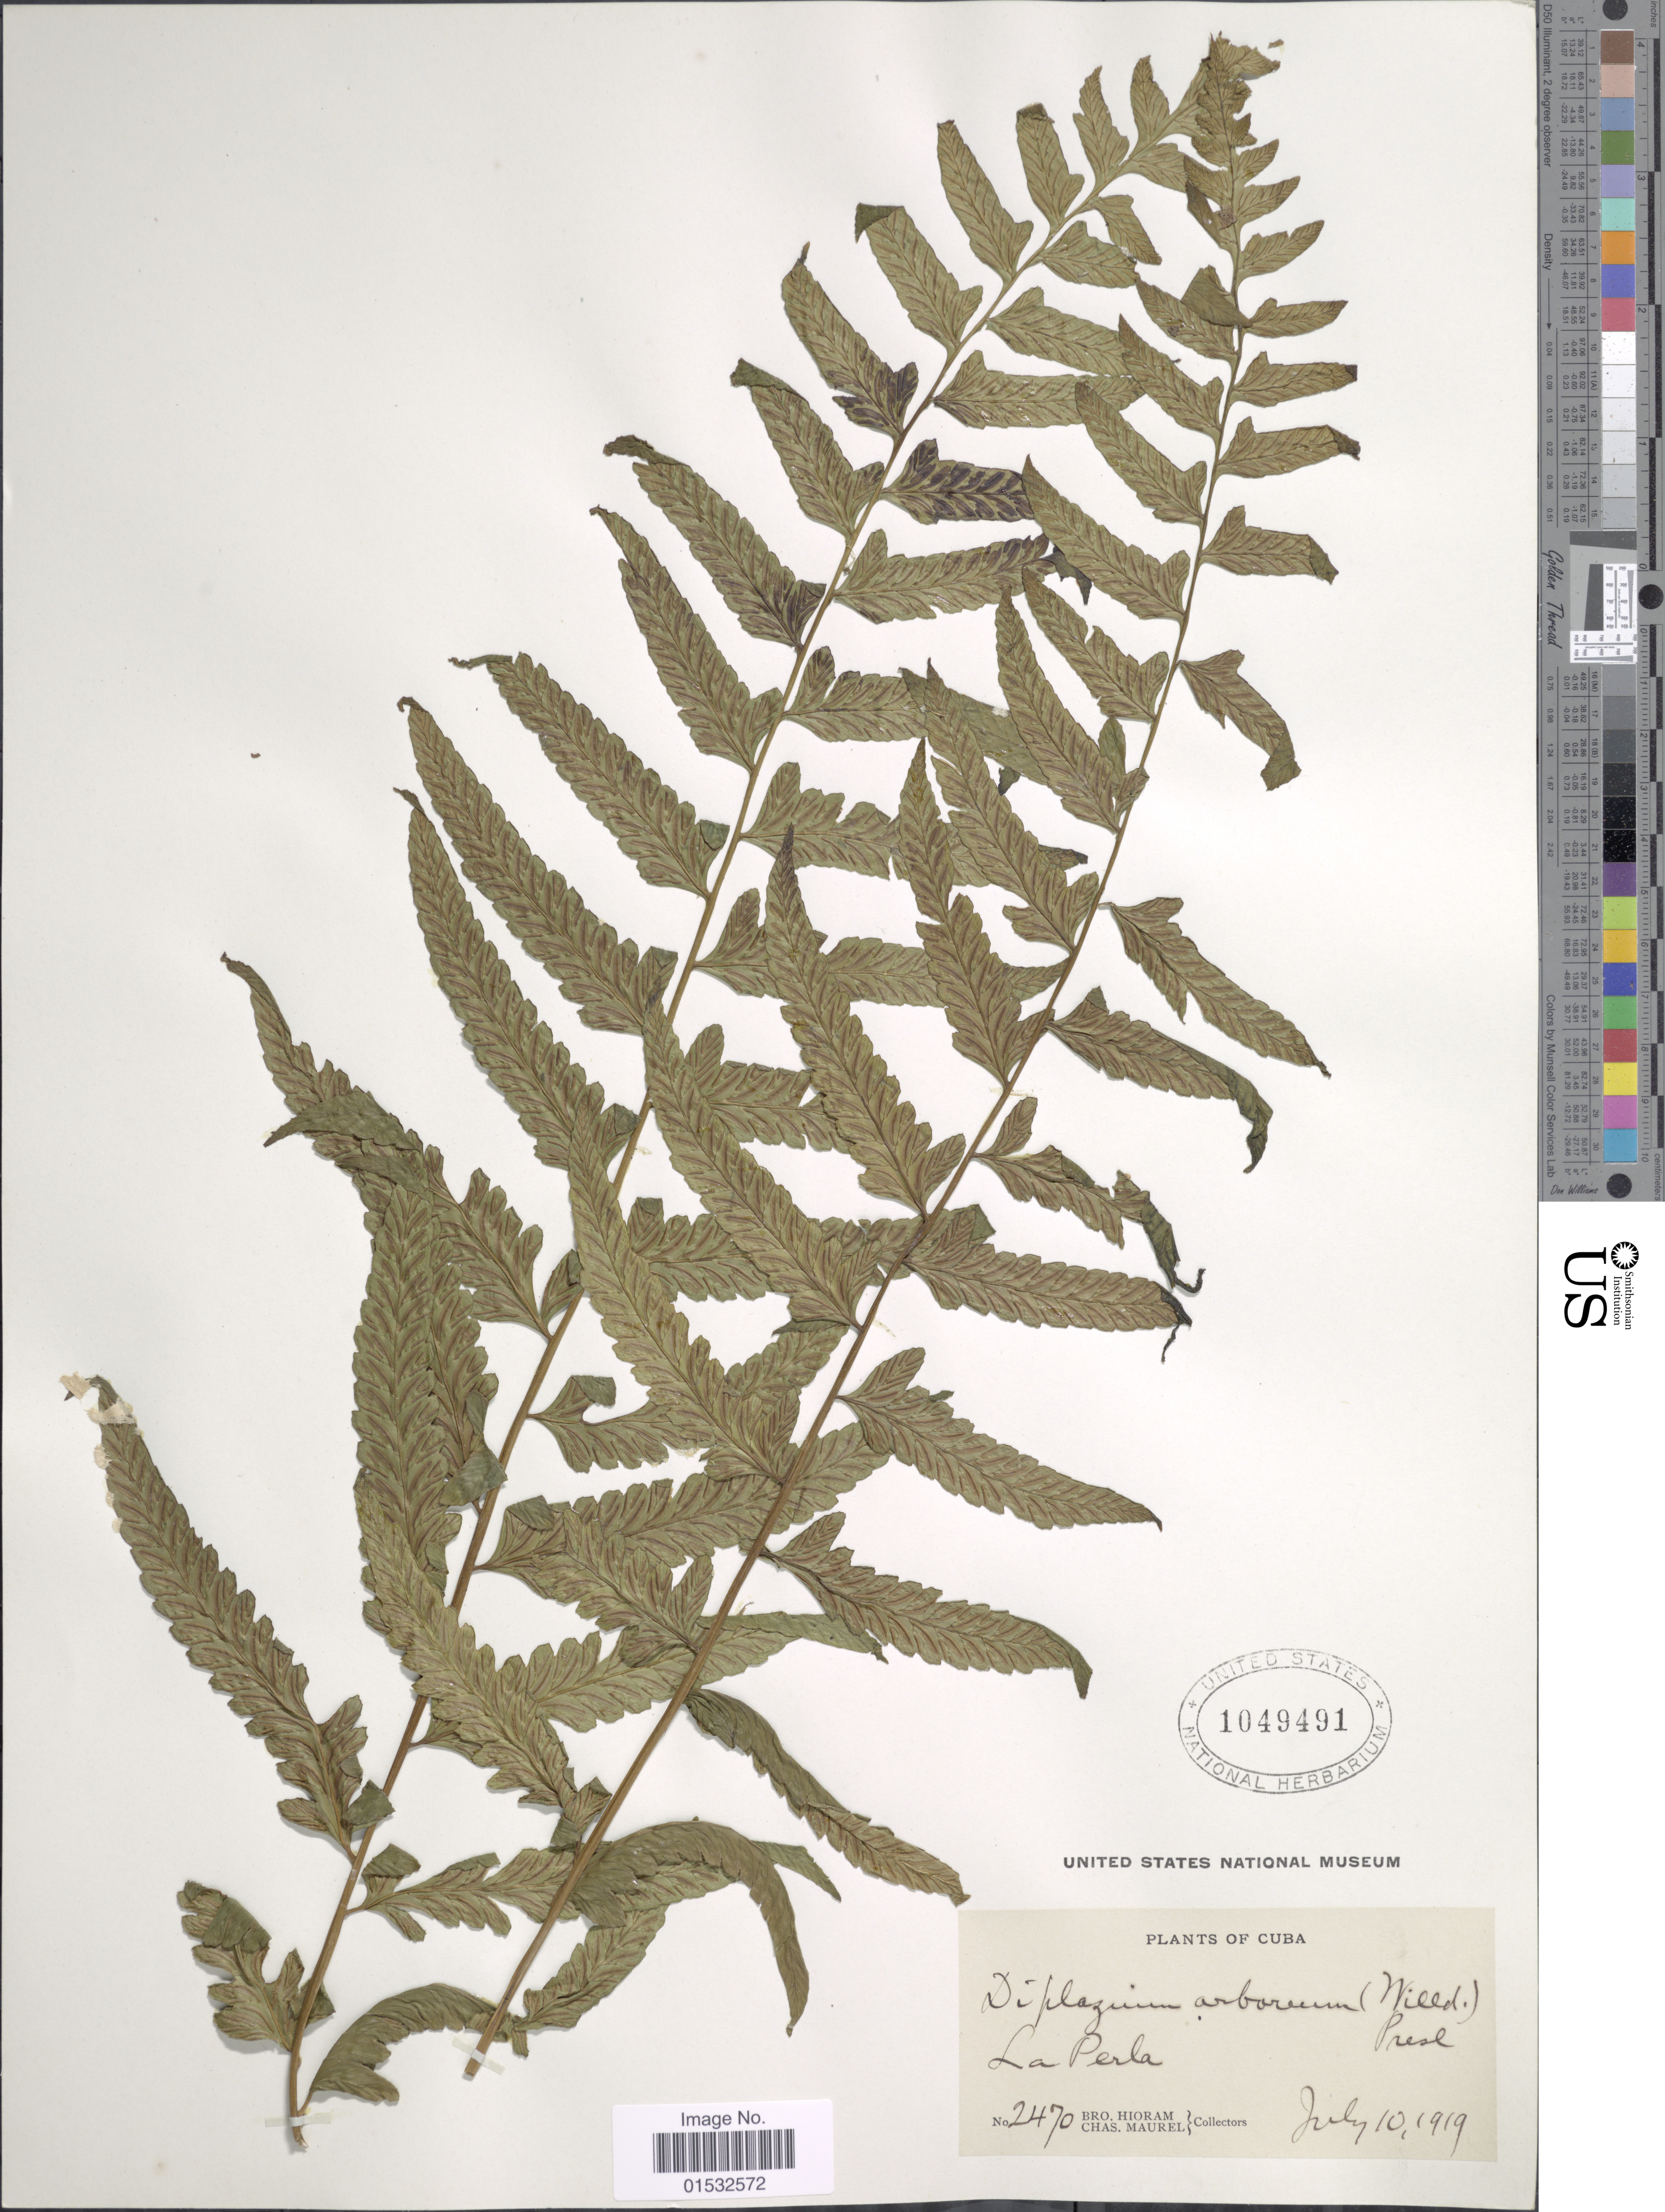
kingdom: Plantae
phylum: Tracheophyta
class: Polypodiopsida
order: Polypodiales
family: Athyriaceae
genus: Diplazium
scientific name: Diplazium unilobum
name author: (Poir.) Hieron.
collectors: Bro. Hioram & C. Maurel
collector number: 2470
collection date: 1919-07-10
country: Cuba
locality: La Perla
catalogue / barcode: US 1049491